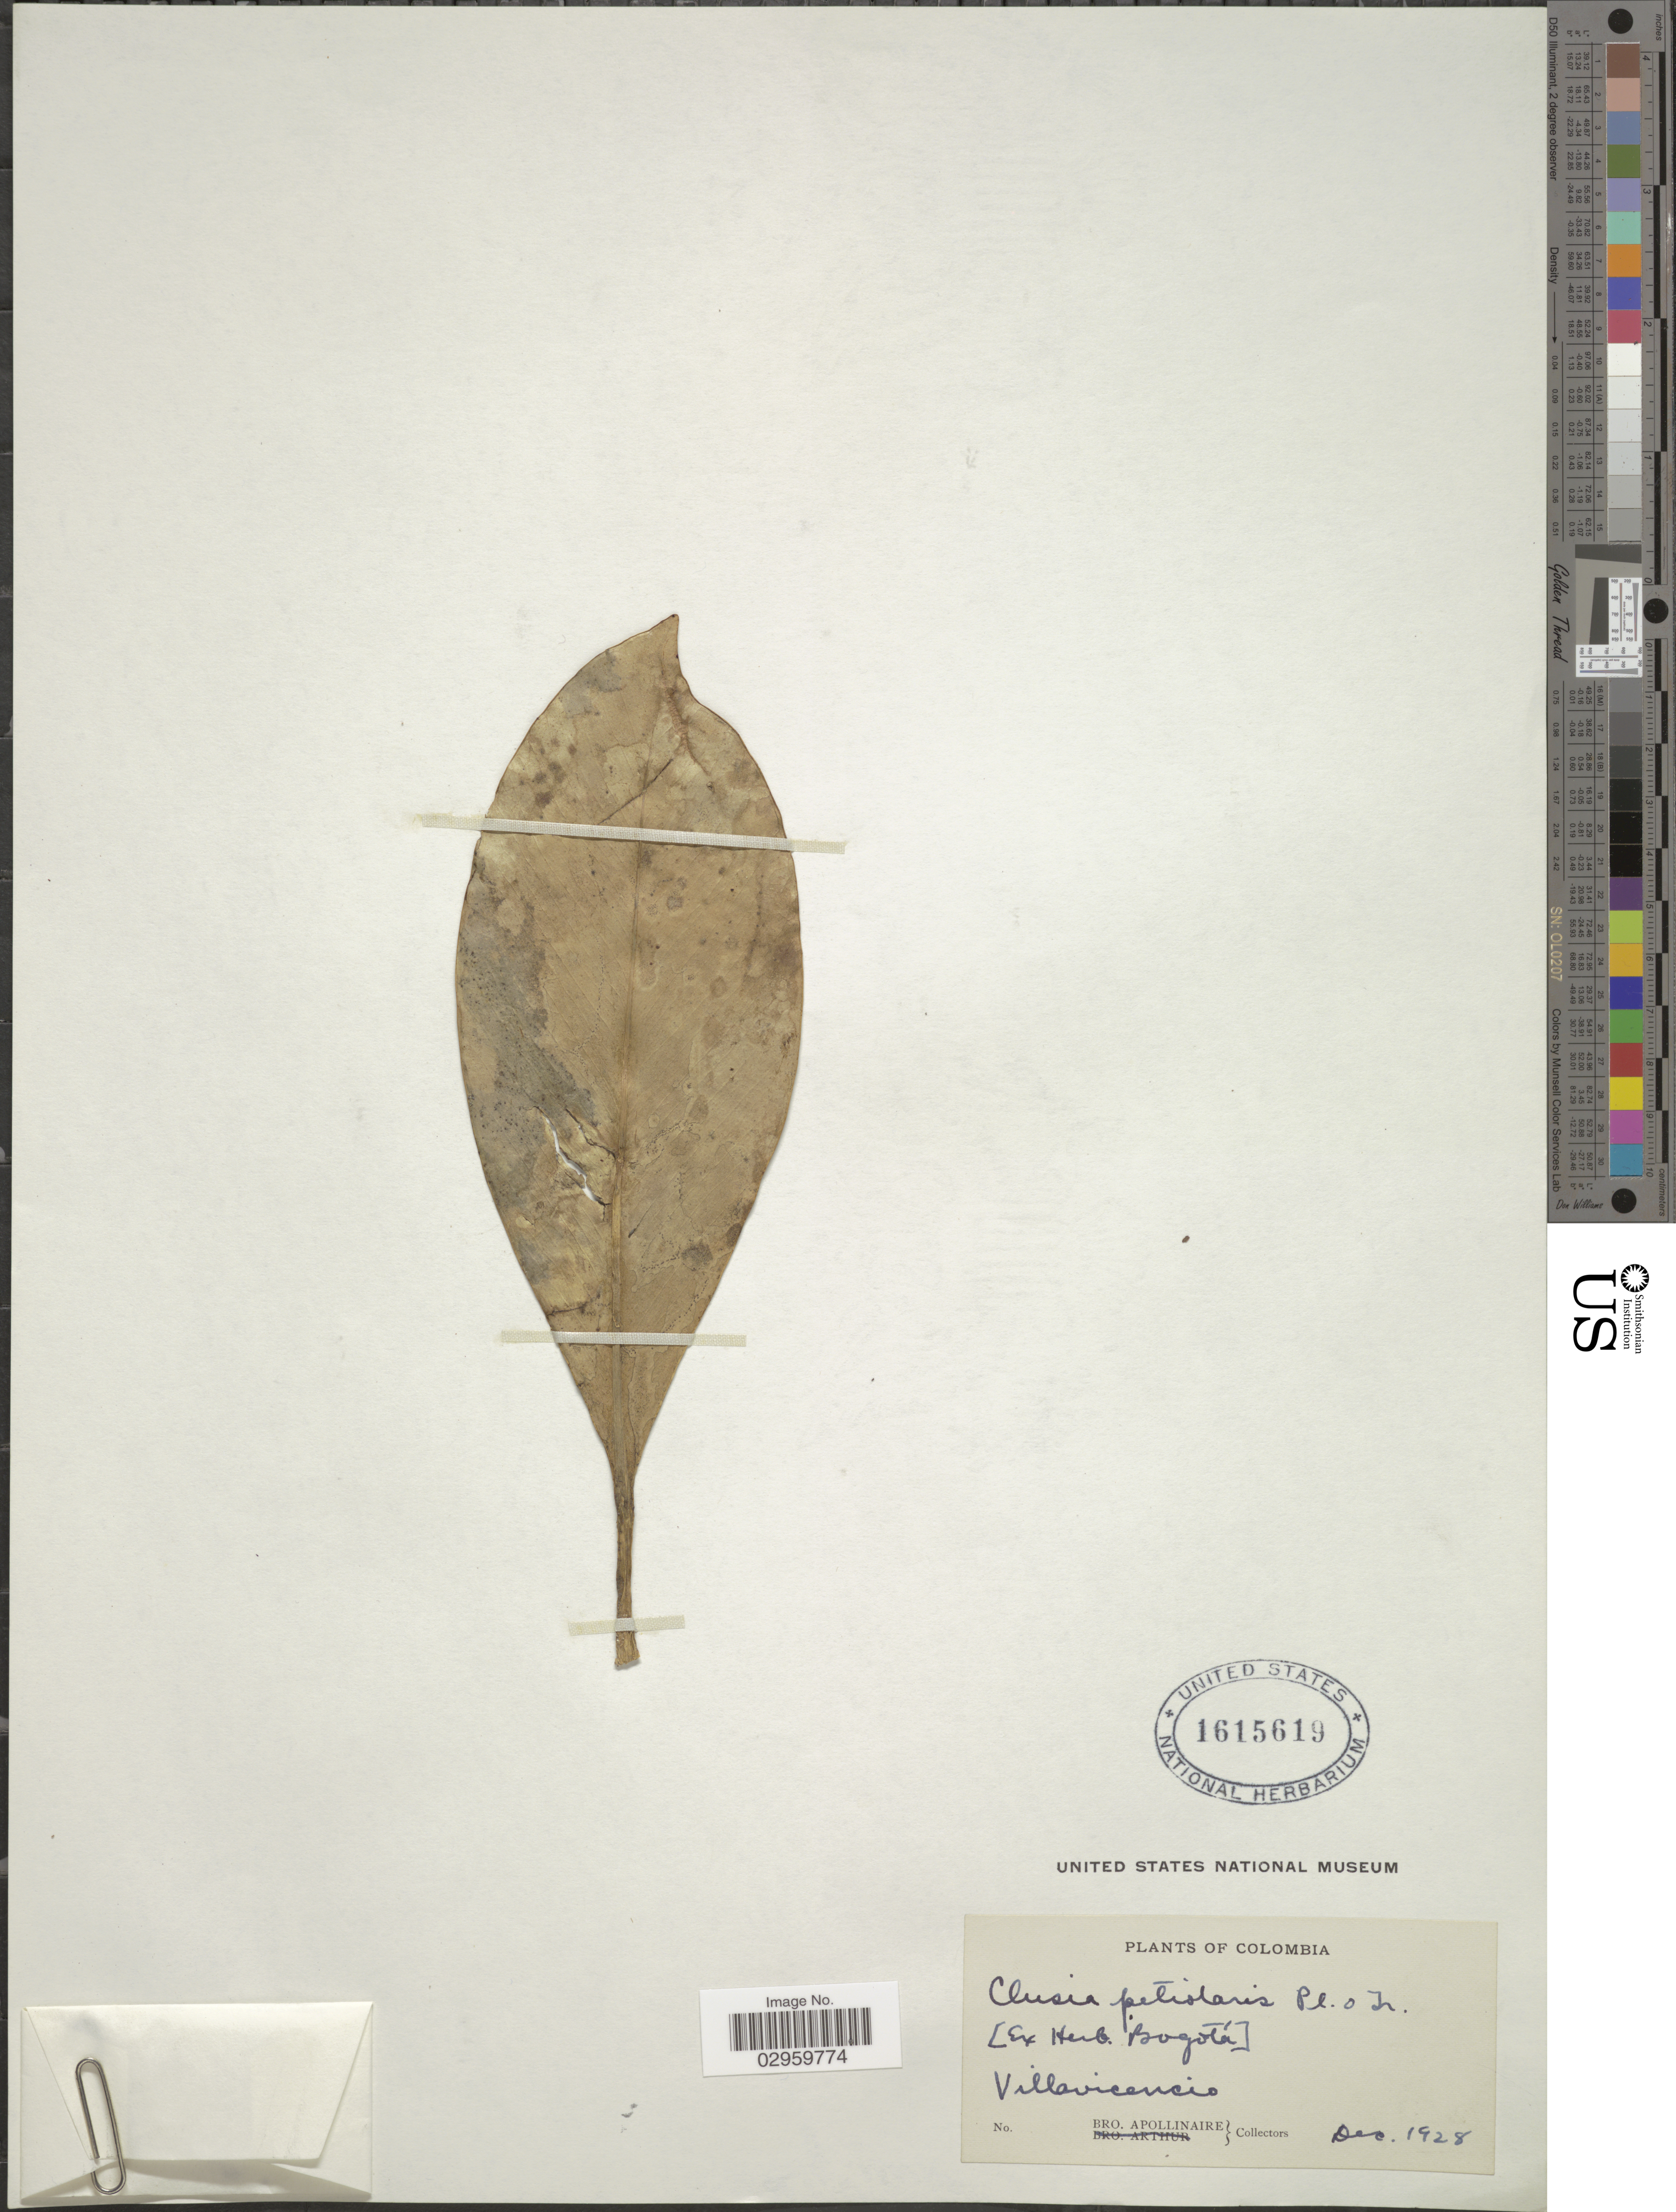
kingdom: Plantae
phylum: Tracheophyta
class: Magnoliopsida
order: Malpighiales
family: Clusiaceae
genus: Clusia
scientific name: Clusia petiolaris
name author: Planch. & Triana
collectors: Bro. Apollinaire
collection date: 1928-12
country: Colombia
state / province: Bogota D.C.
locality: Villavicencio.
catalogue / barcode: US 1615619